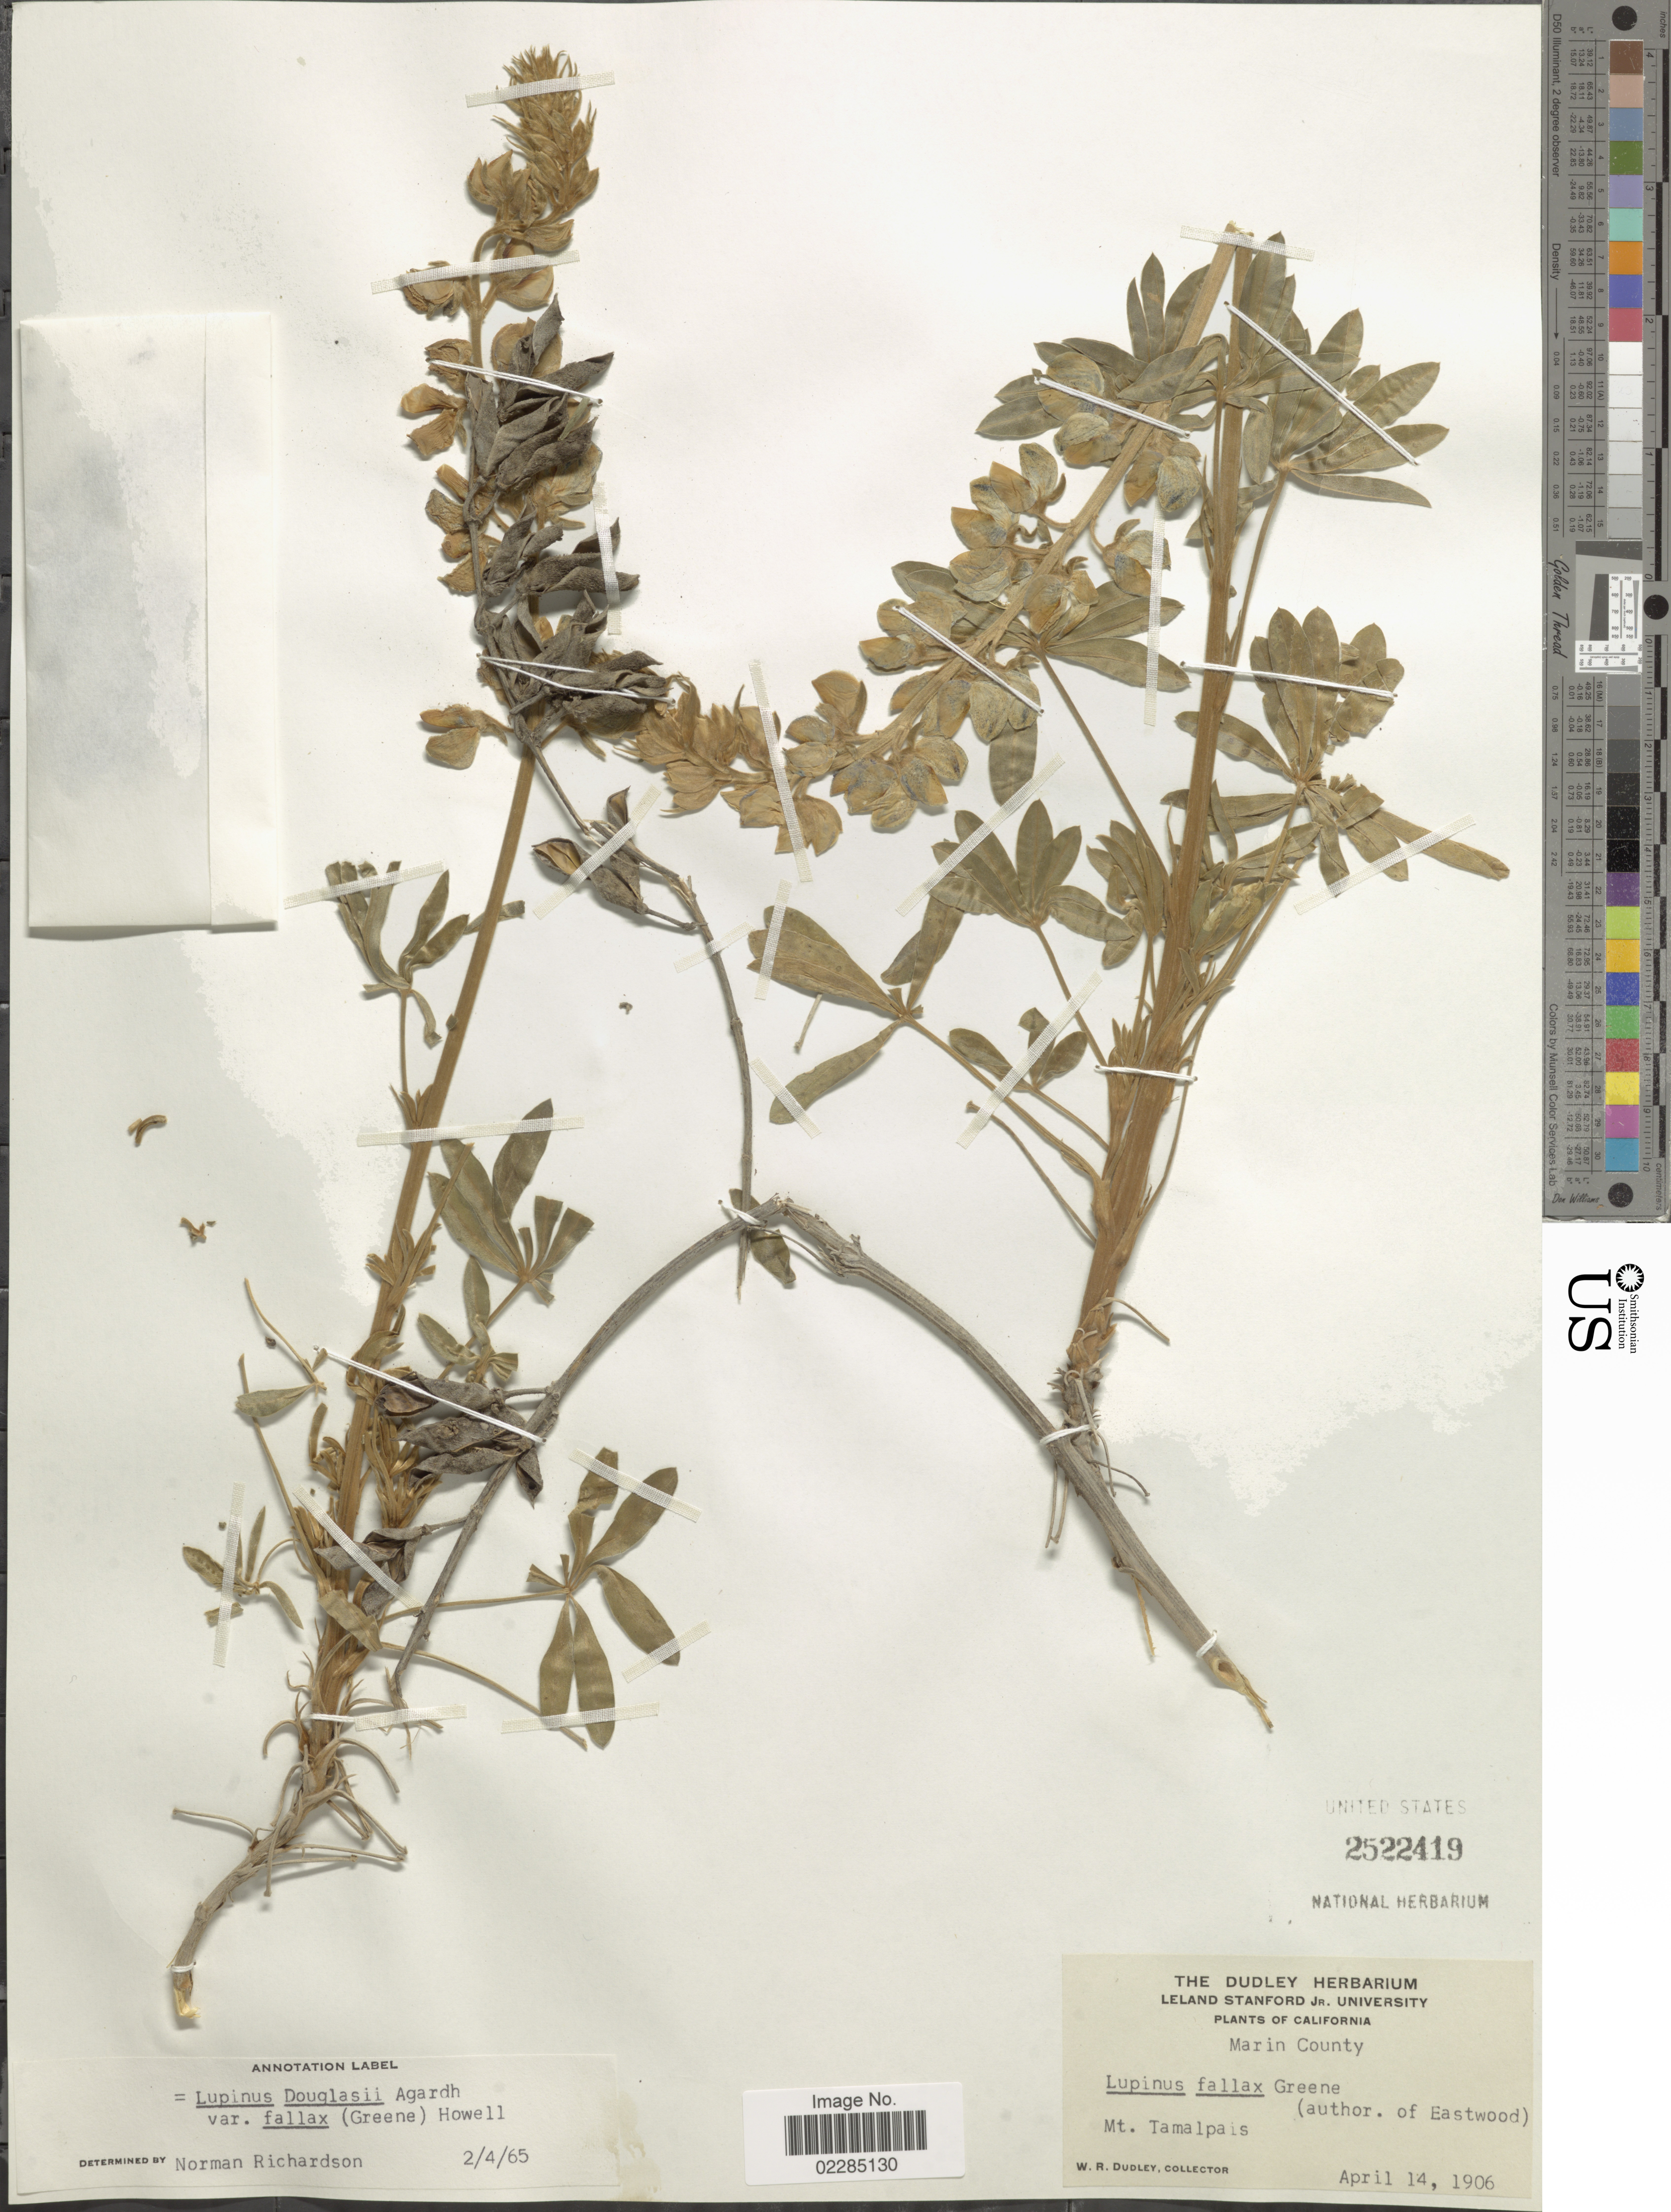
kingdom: Plantae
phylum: Tracheophyta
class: Magnoliopsida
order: Fabales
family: Fabaceae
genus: Lupinus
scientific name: Lupinus douglasii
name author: J. Agardh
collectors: W. Dudley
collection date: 1906-04-14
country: United States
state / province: California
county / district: Marin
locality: Marin County. Mt. Tamalpais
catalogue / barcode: US 2522419